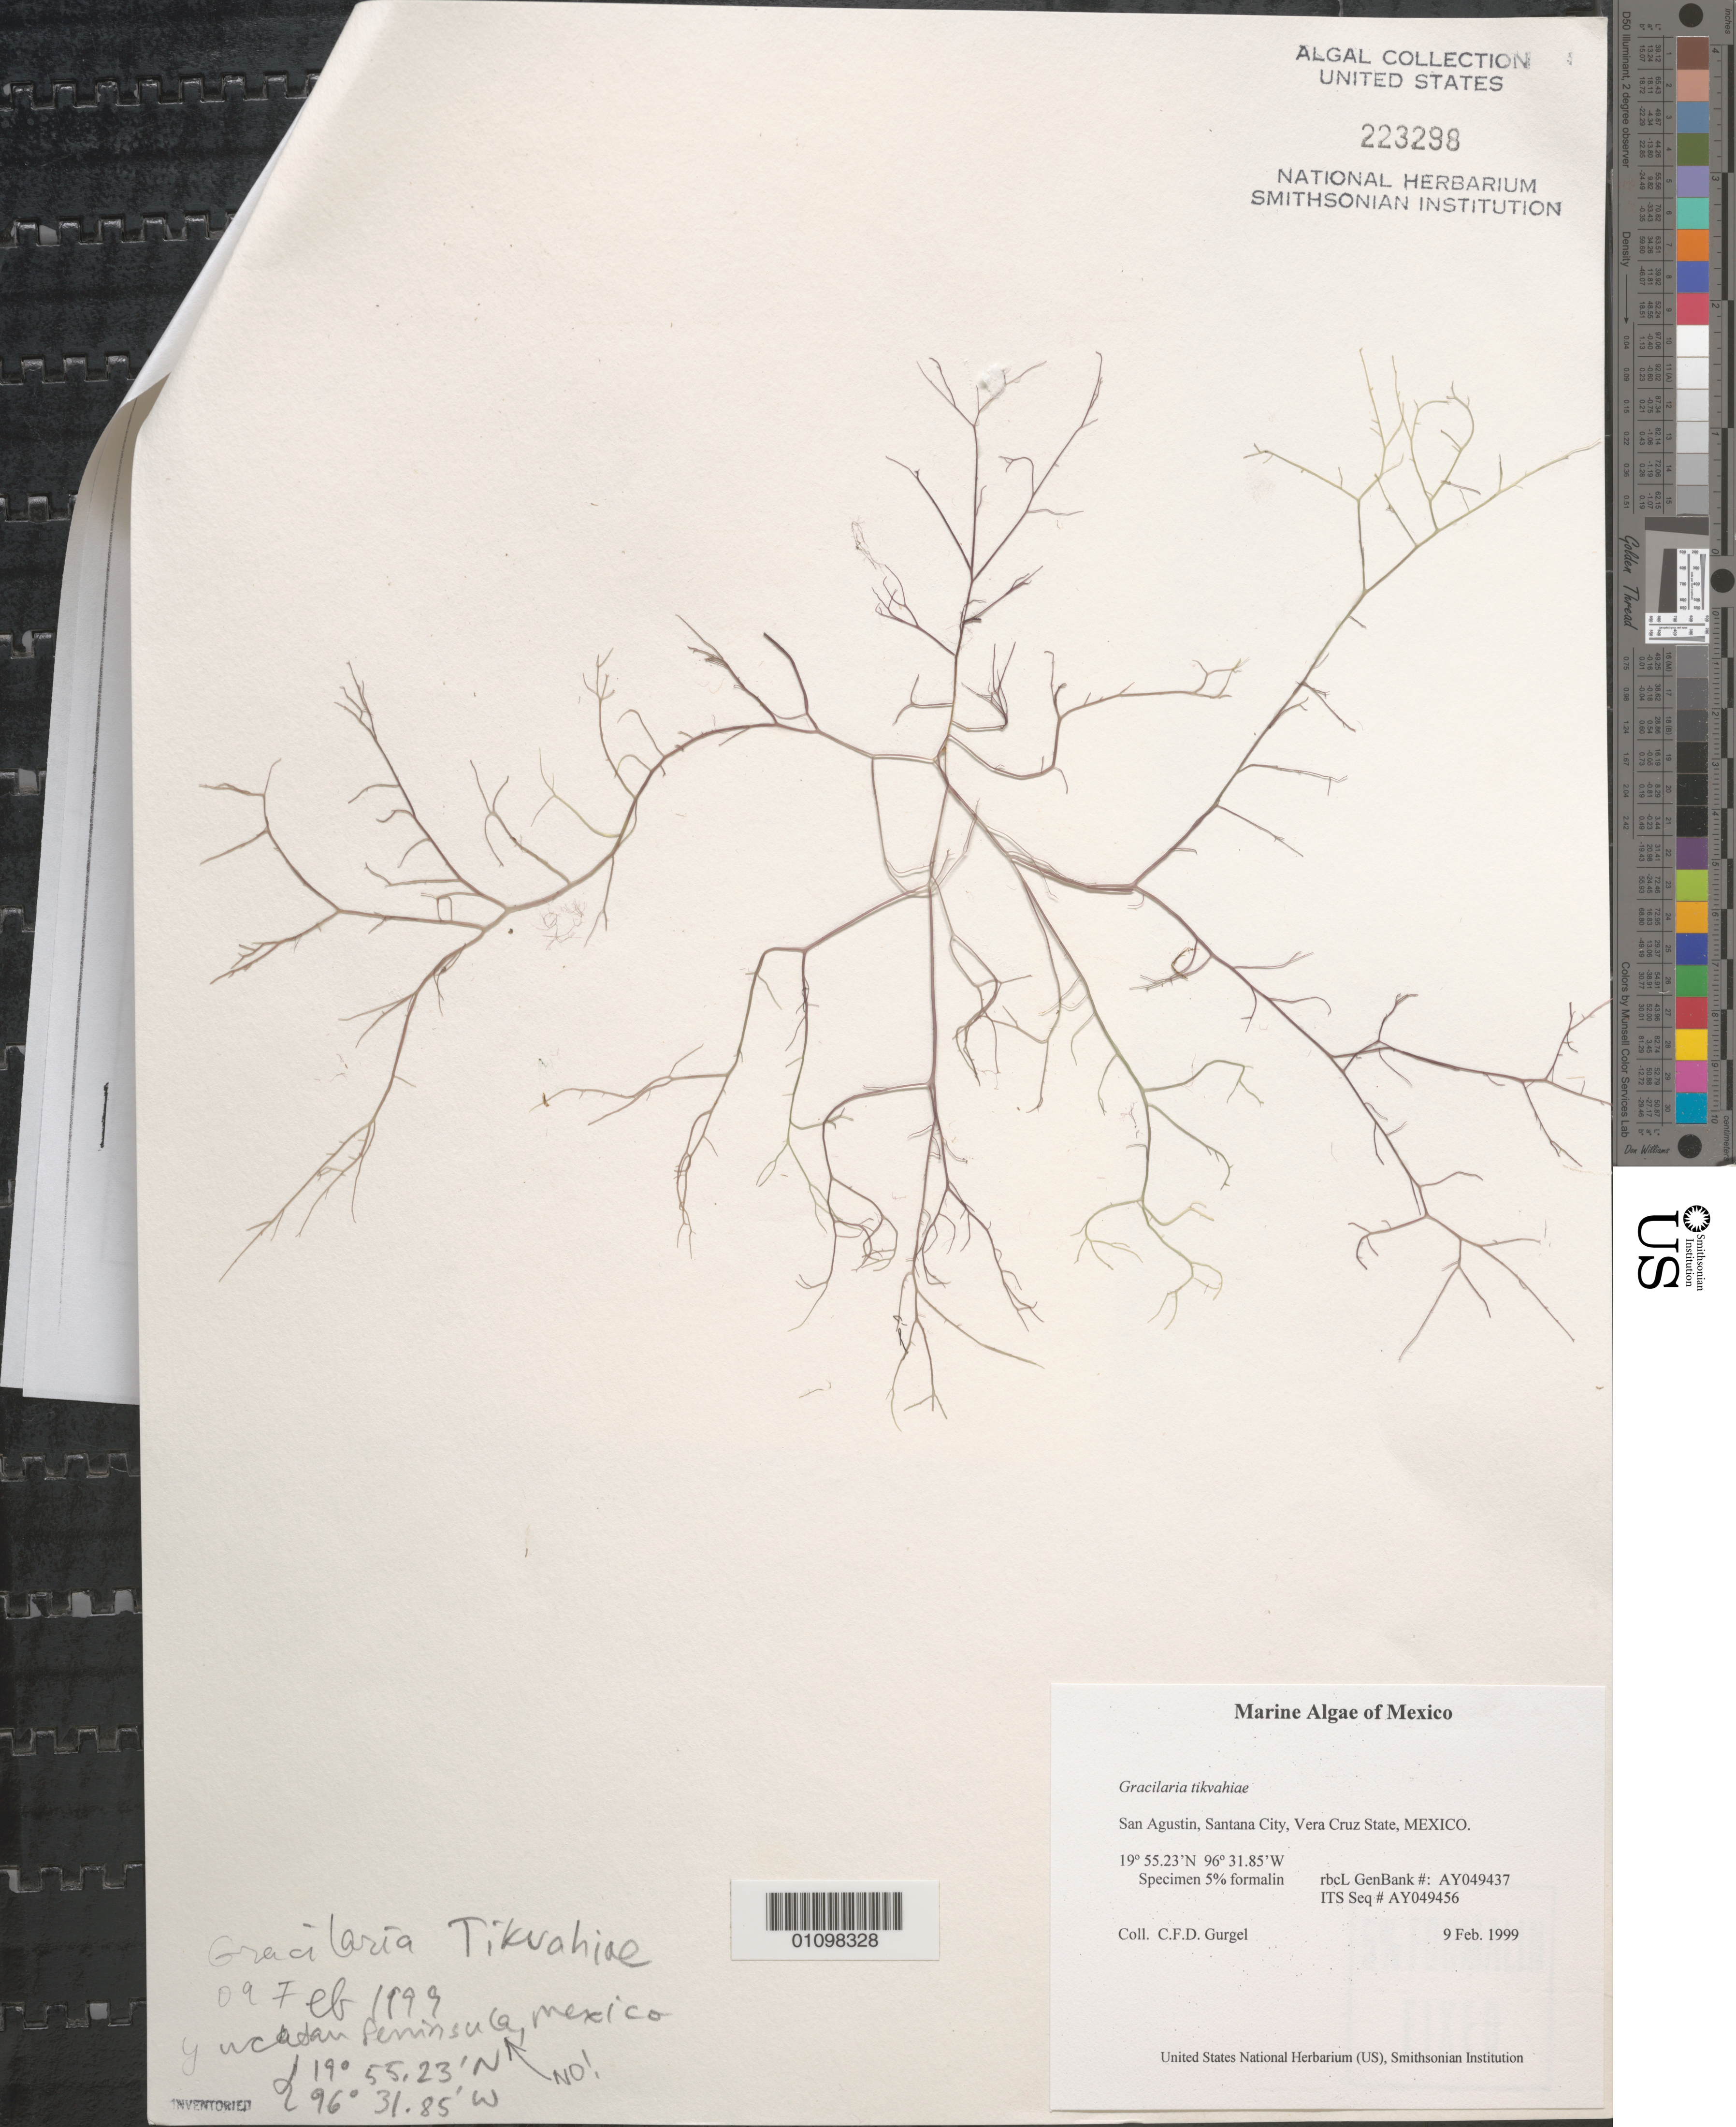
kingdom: Plantae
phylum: Rhodophyta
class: Florideophyceae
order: Gracilariales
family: Gracilariaceae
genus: Gracilaria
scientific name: Gracilaria tikvahiae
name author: McLachlan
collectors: C. Gurgel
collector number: rbcL GenBank AY049437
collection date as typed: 09 Feb 1999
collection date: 1999-02-09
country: Mexico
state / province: Veracruz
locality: San Agustin, Santana City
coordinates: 19 55.23'N, 96 31.85'W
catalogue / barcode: US 223298